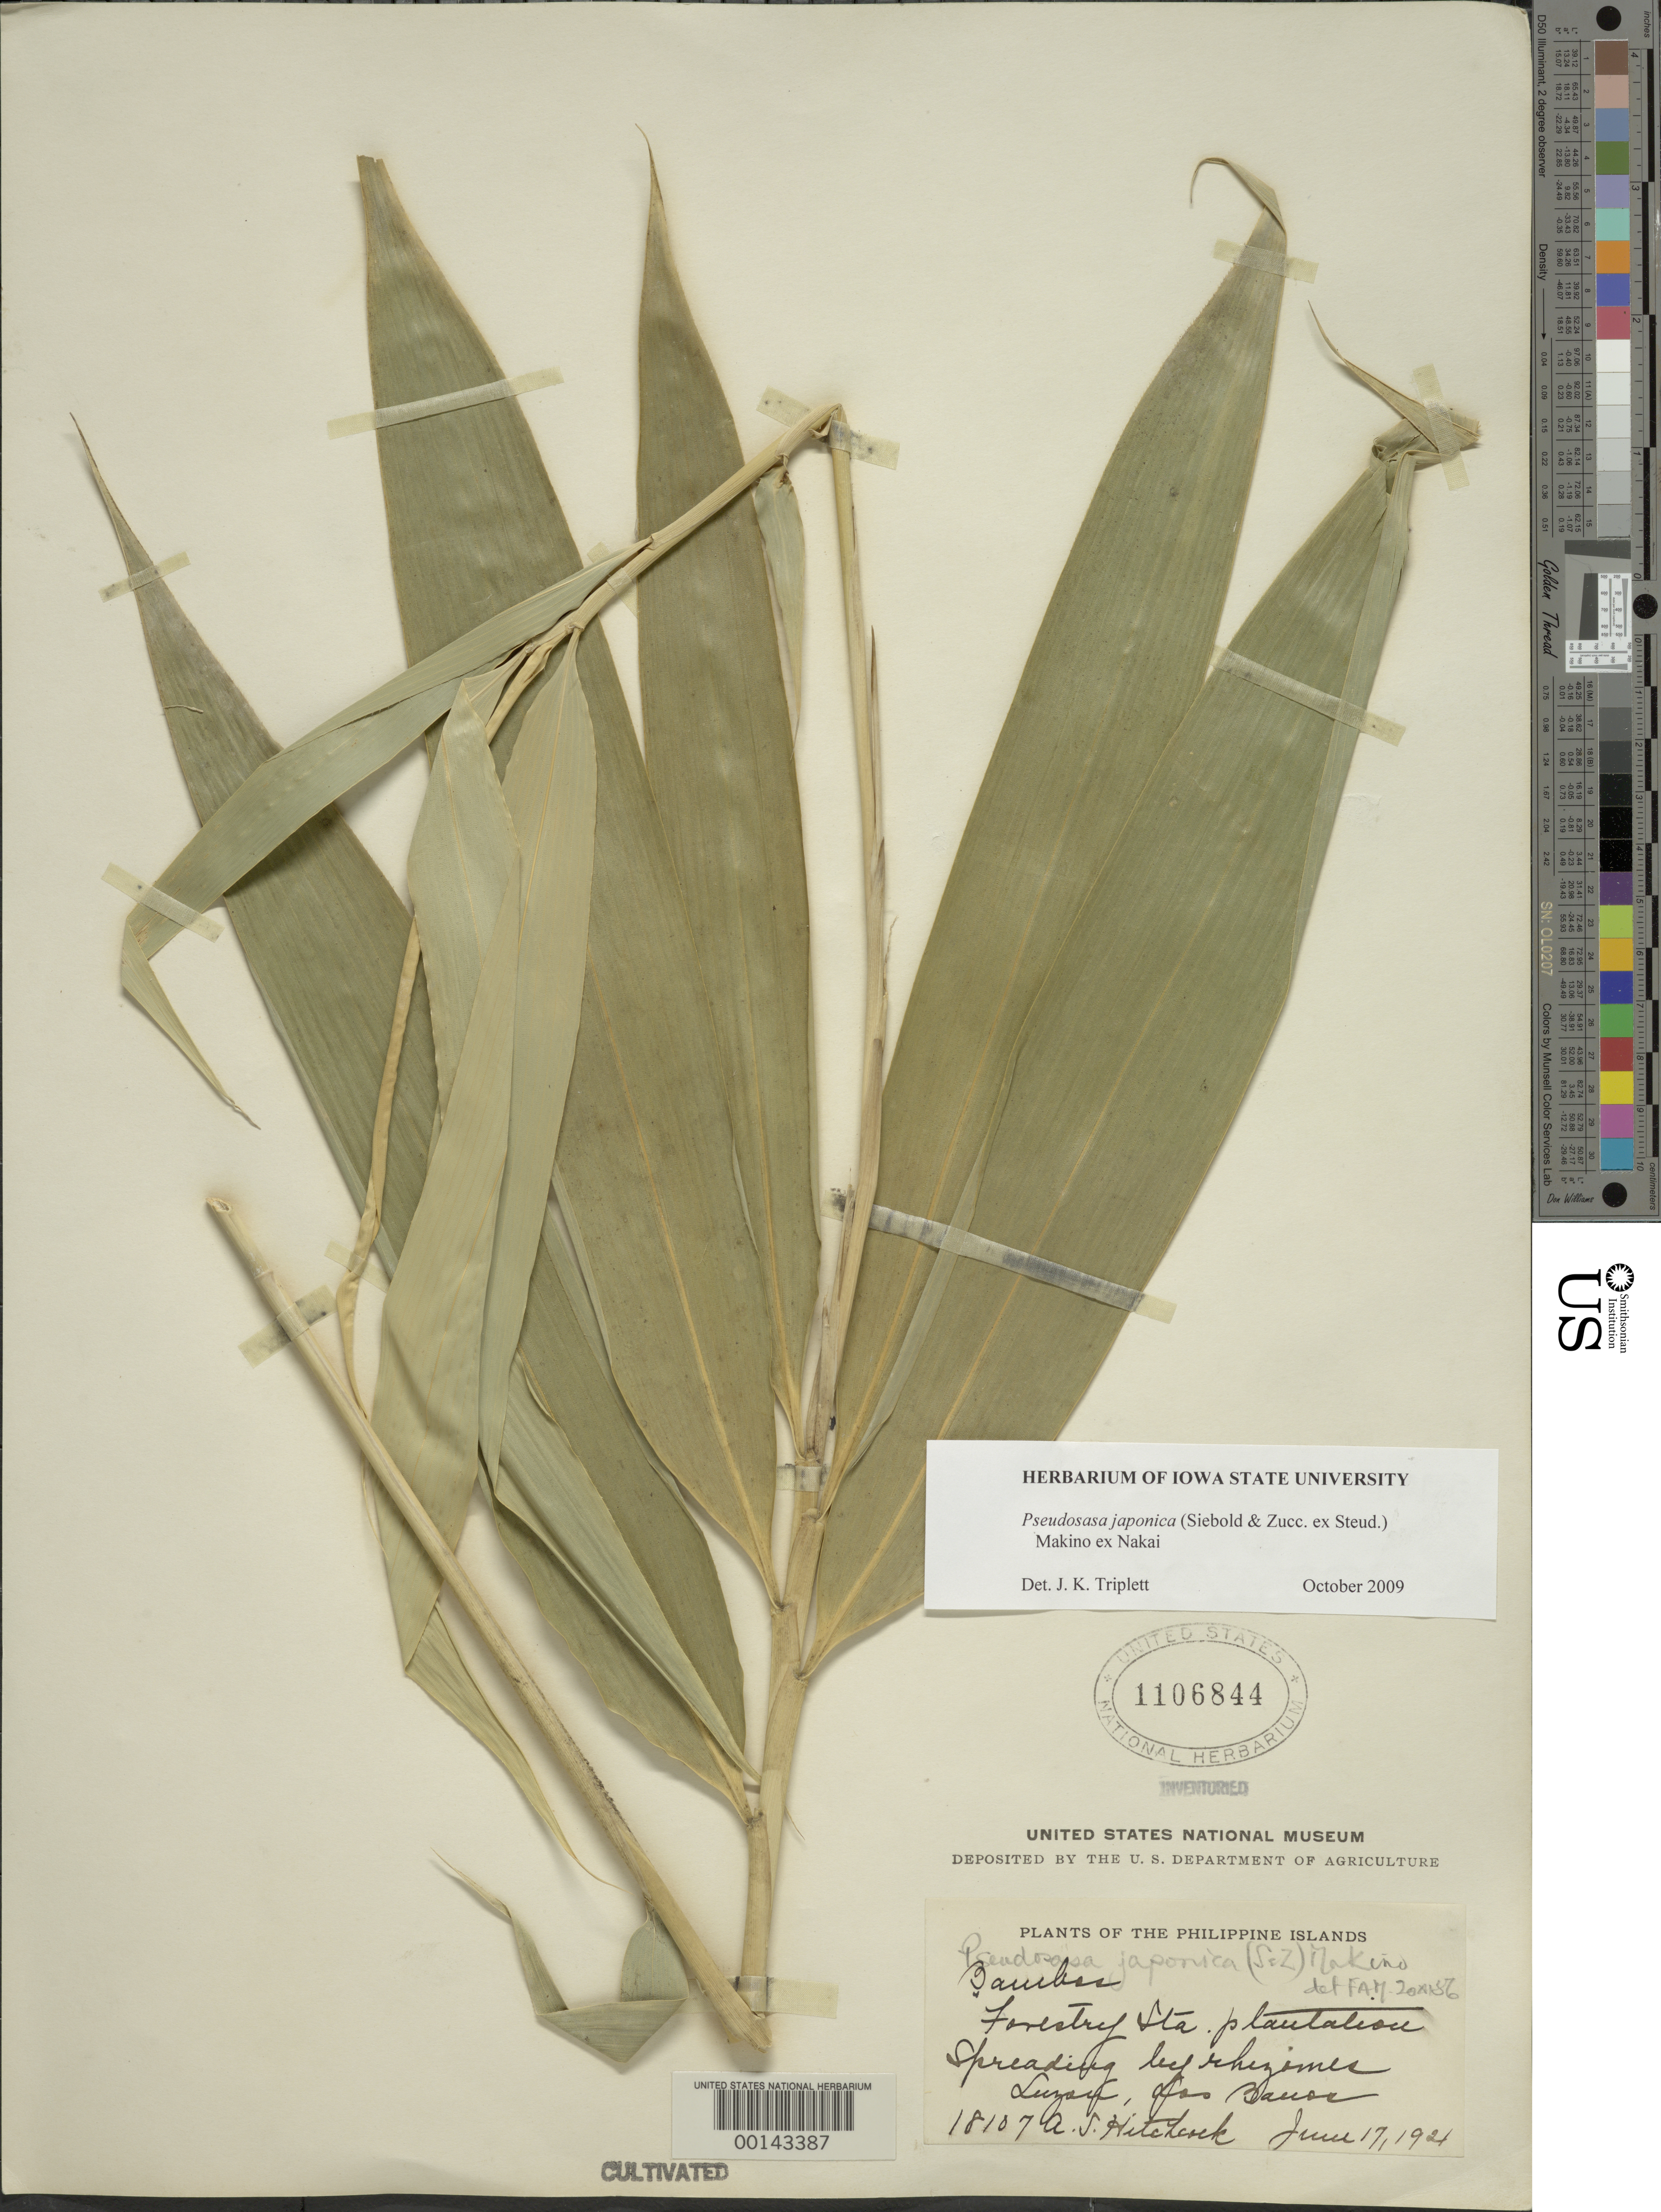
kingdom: Plantae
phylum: Tracheophyta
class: Liliopsida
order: Poales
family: Poaceae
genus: Pseudosasa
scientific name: Pseudosasa japonica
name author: (Siebold & Zucc. ex Steud.) Makino ex Nakai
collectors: A. S. Hitchcock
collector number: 18107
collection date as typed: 17 Jun 1921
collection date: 1921-06-17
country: Philippines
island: Luzon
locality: Los Bauos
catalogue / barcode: US 1106844